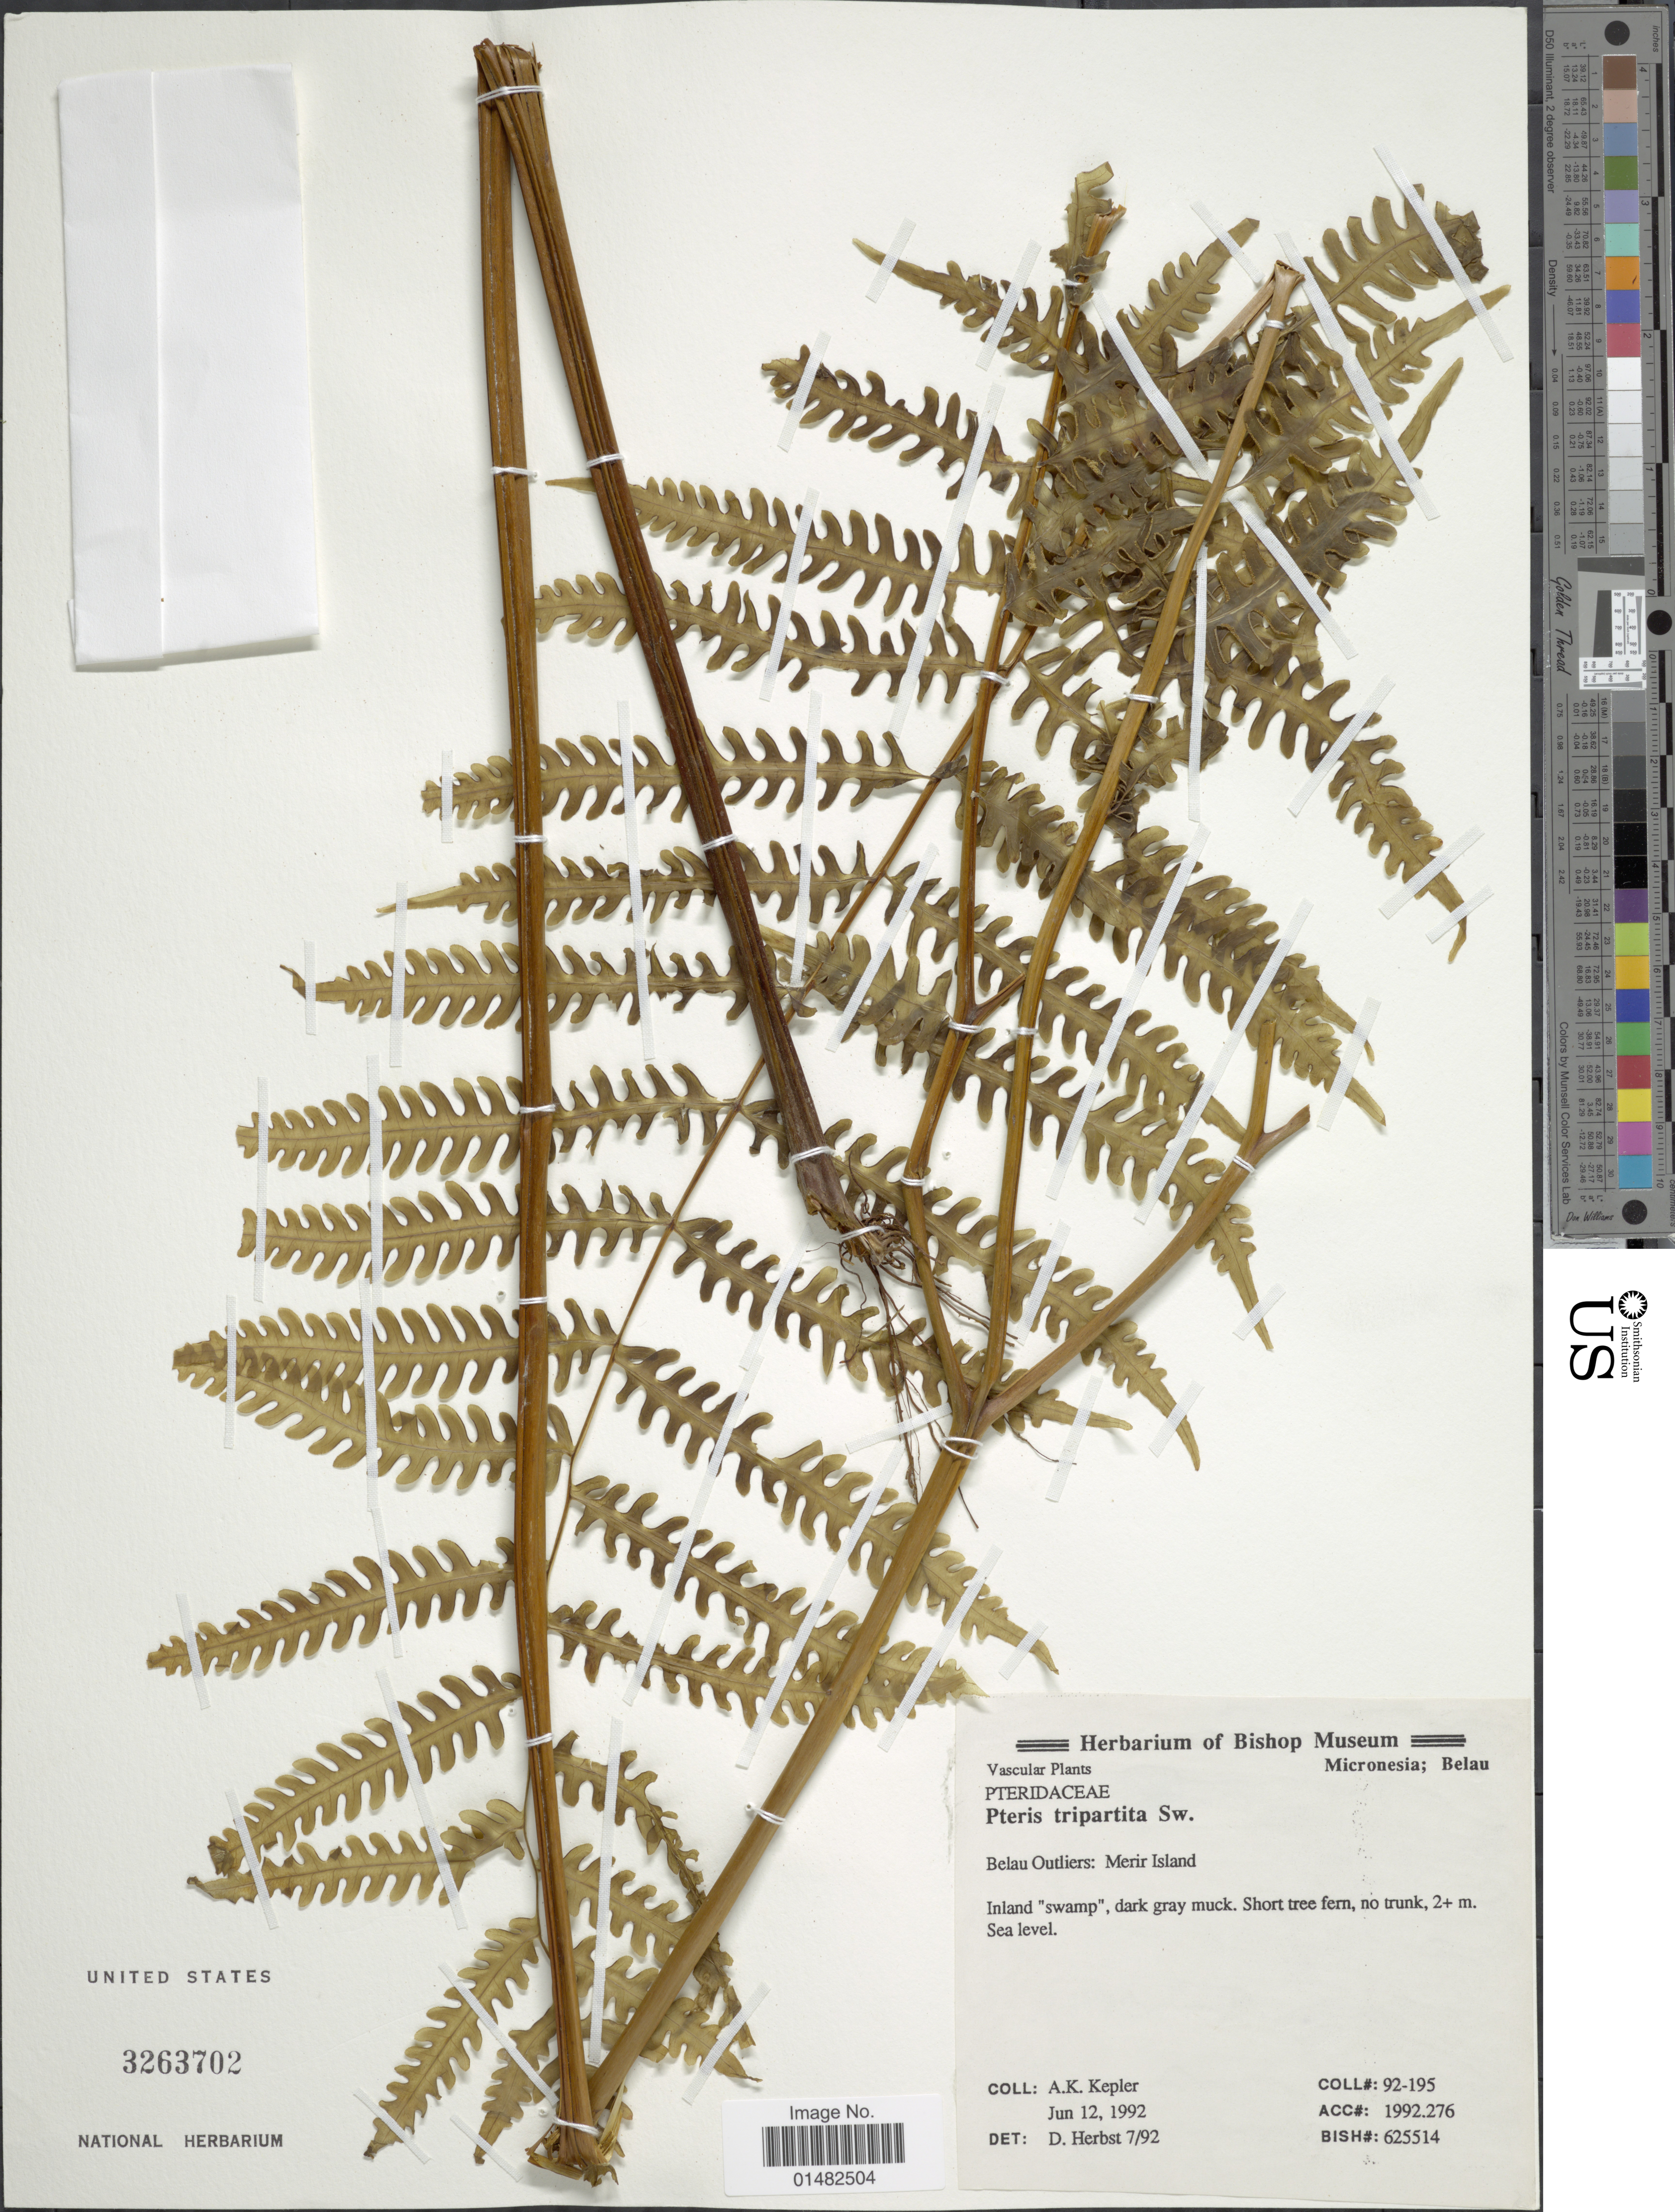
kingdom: Plantae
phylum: Tracheophyta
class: Polypodiopsida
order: Polypodiales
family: Pteridaceae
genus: Pteris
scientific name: Pteris tripartita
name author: Sw.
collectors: A. K. Kepler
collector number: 92-195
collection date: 1992-06-12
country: Palau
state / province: Belau Outliers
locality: Micronesia; Belau, Belau Outliers: Merir Island, inland "swamp"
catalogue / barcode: US 3263702